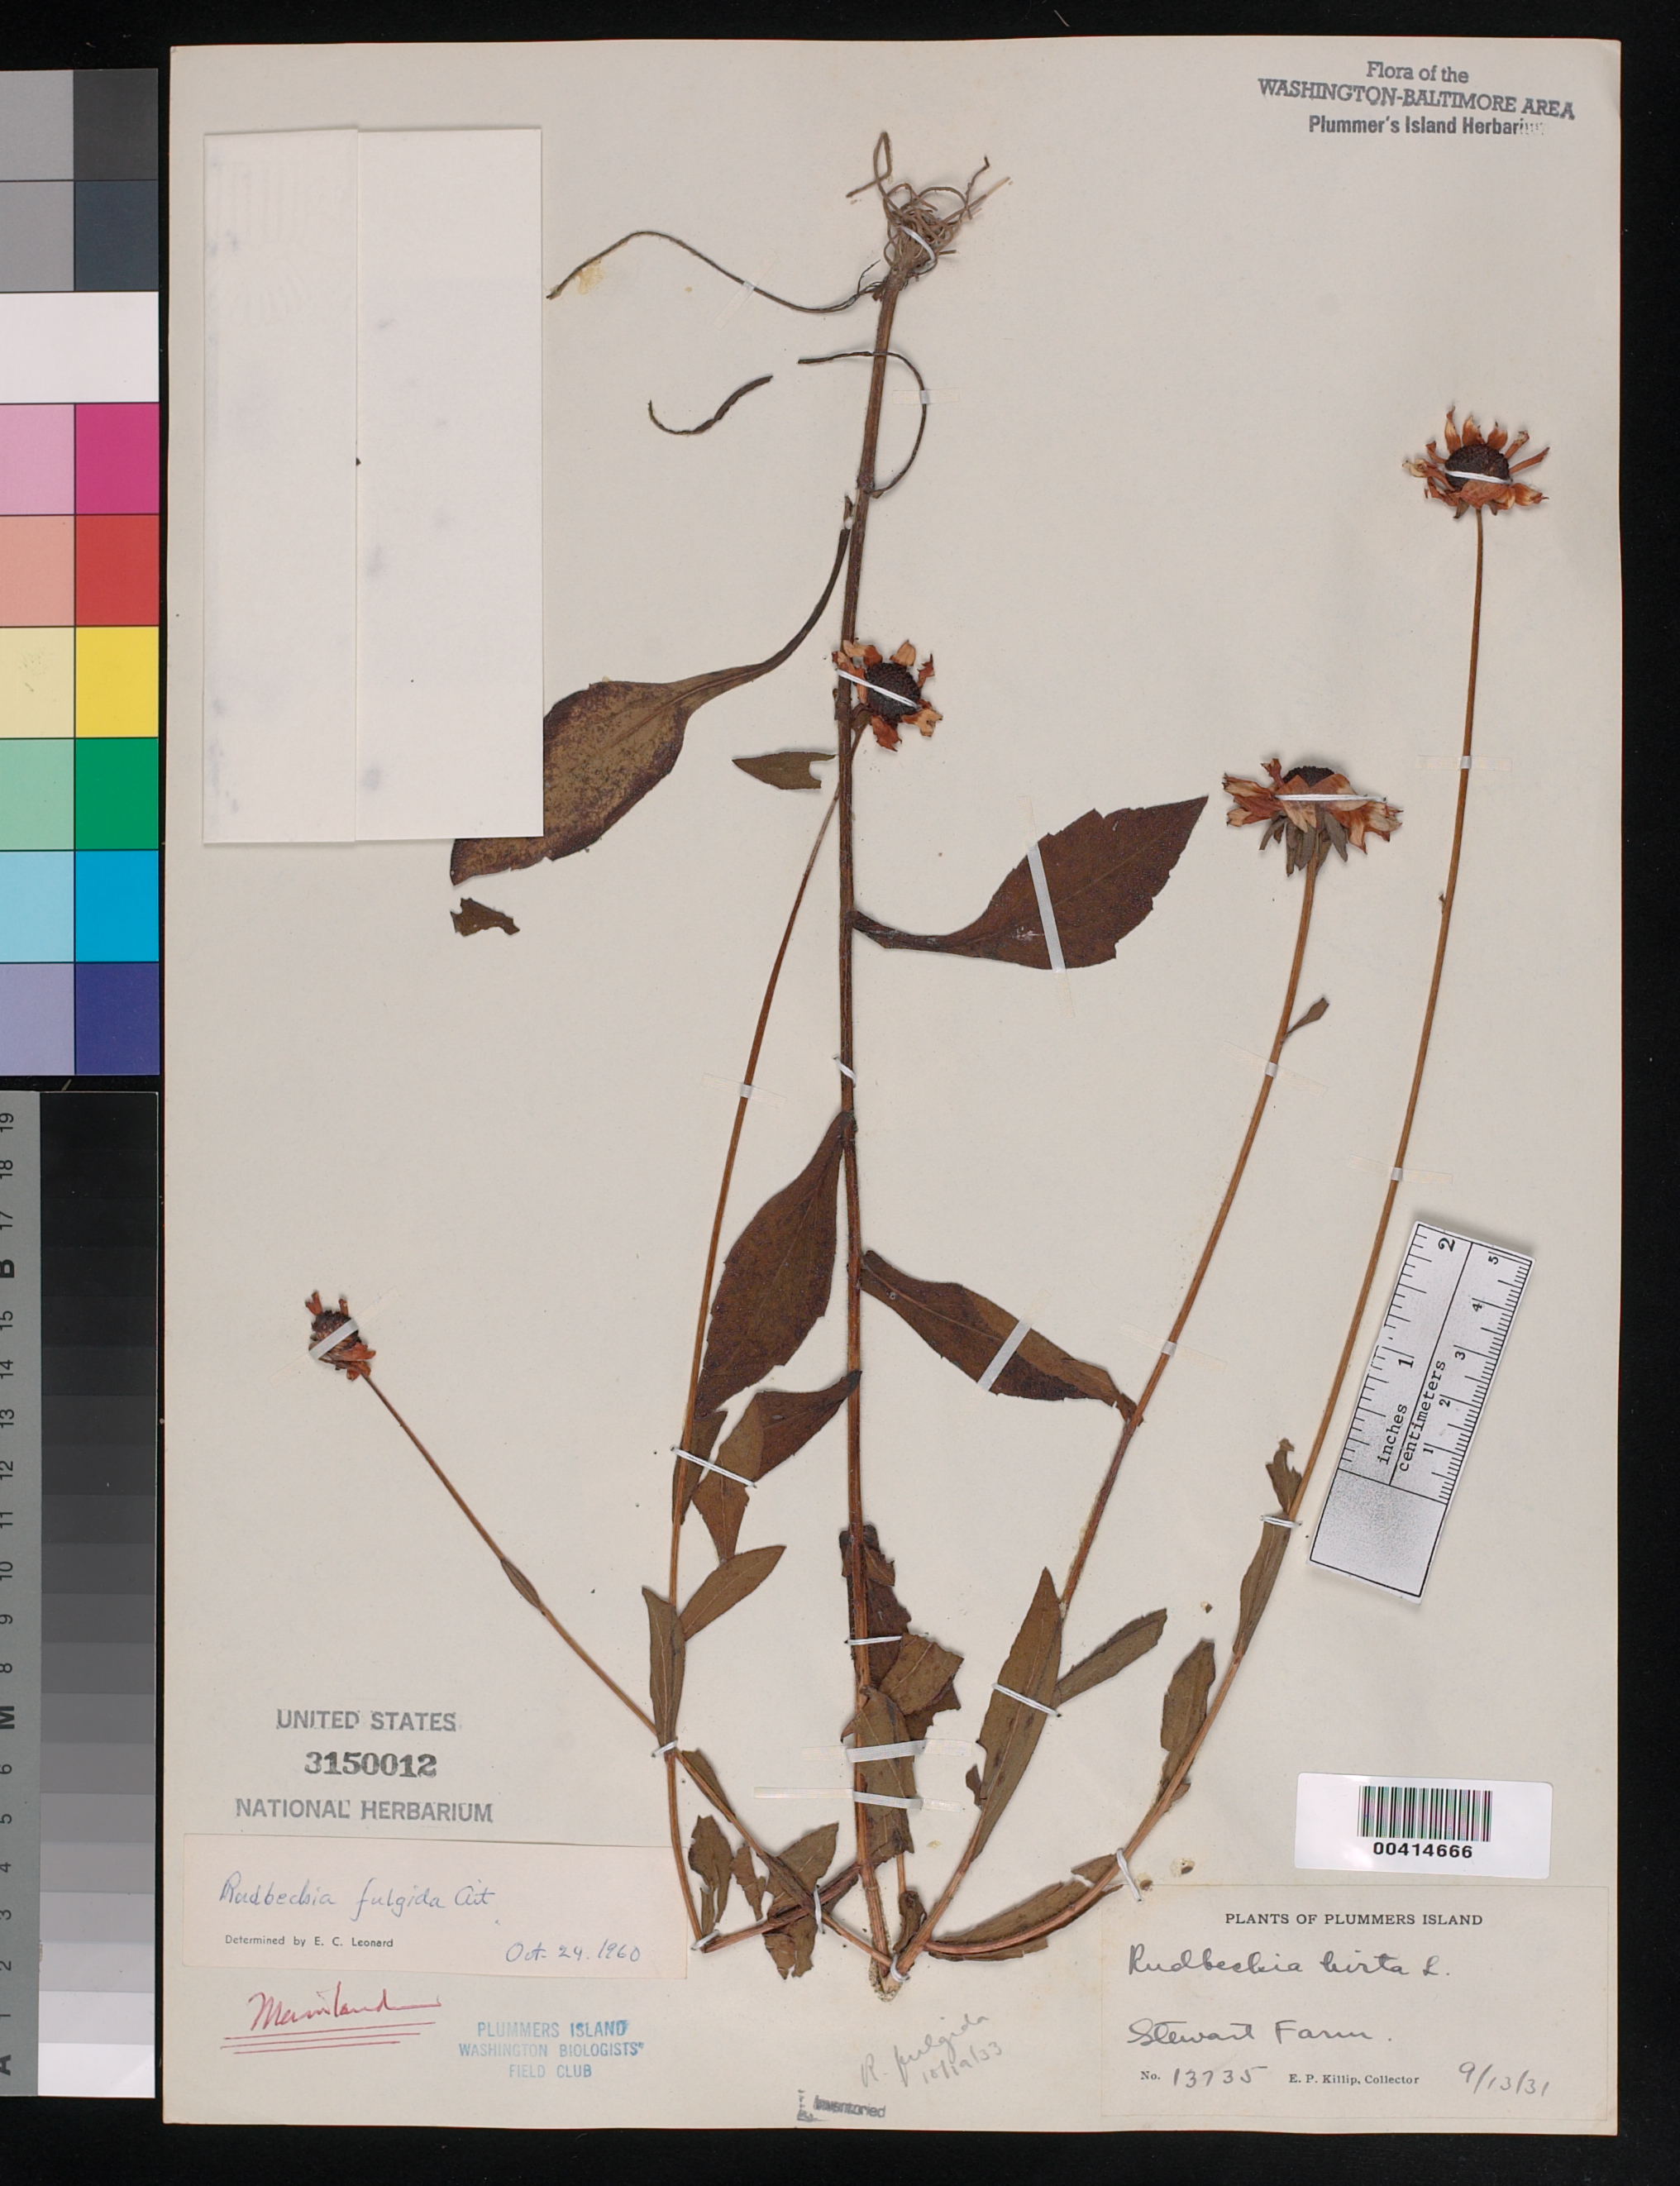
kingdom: Plantae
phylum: Tracheophyta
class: Magnoliopsida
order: Asterales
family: Asteraceae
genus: Rudbeckia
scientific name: Rudbeckia fulgida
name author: Aiton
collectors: E. P. Killip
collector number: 13735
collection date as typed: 13 Sep 1931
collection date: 1931-09-13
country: United States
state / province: Maryland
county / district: Montgomery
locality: Plummer's Island; mainland, Stewart Farm C. & O. Canal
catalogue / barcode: US 3150012